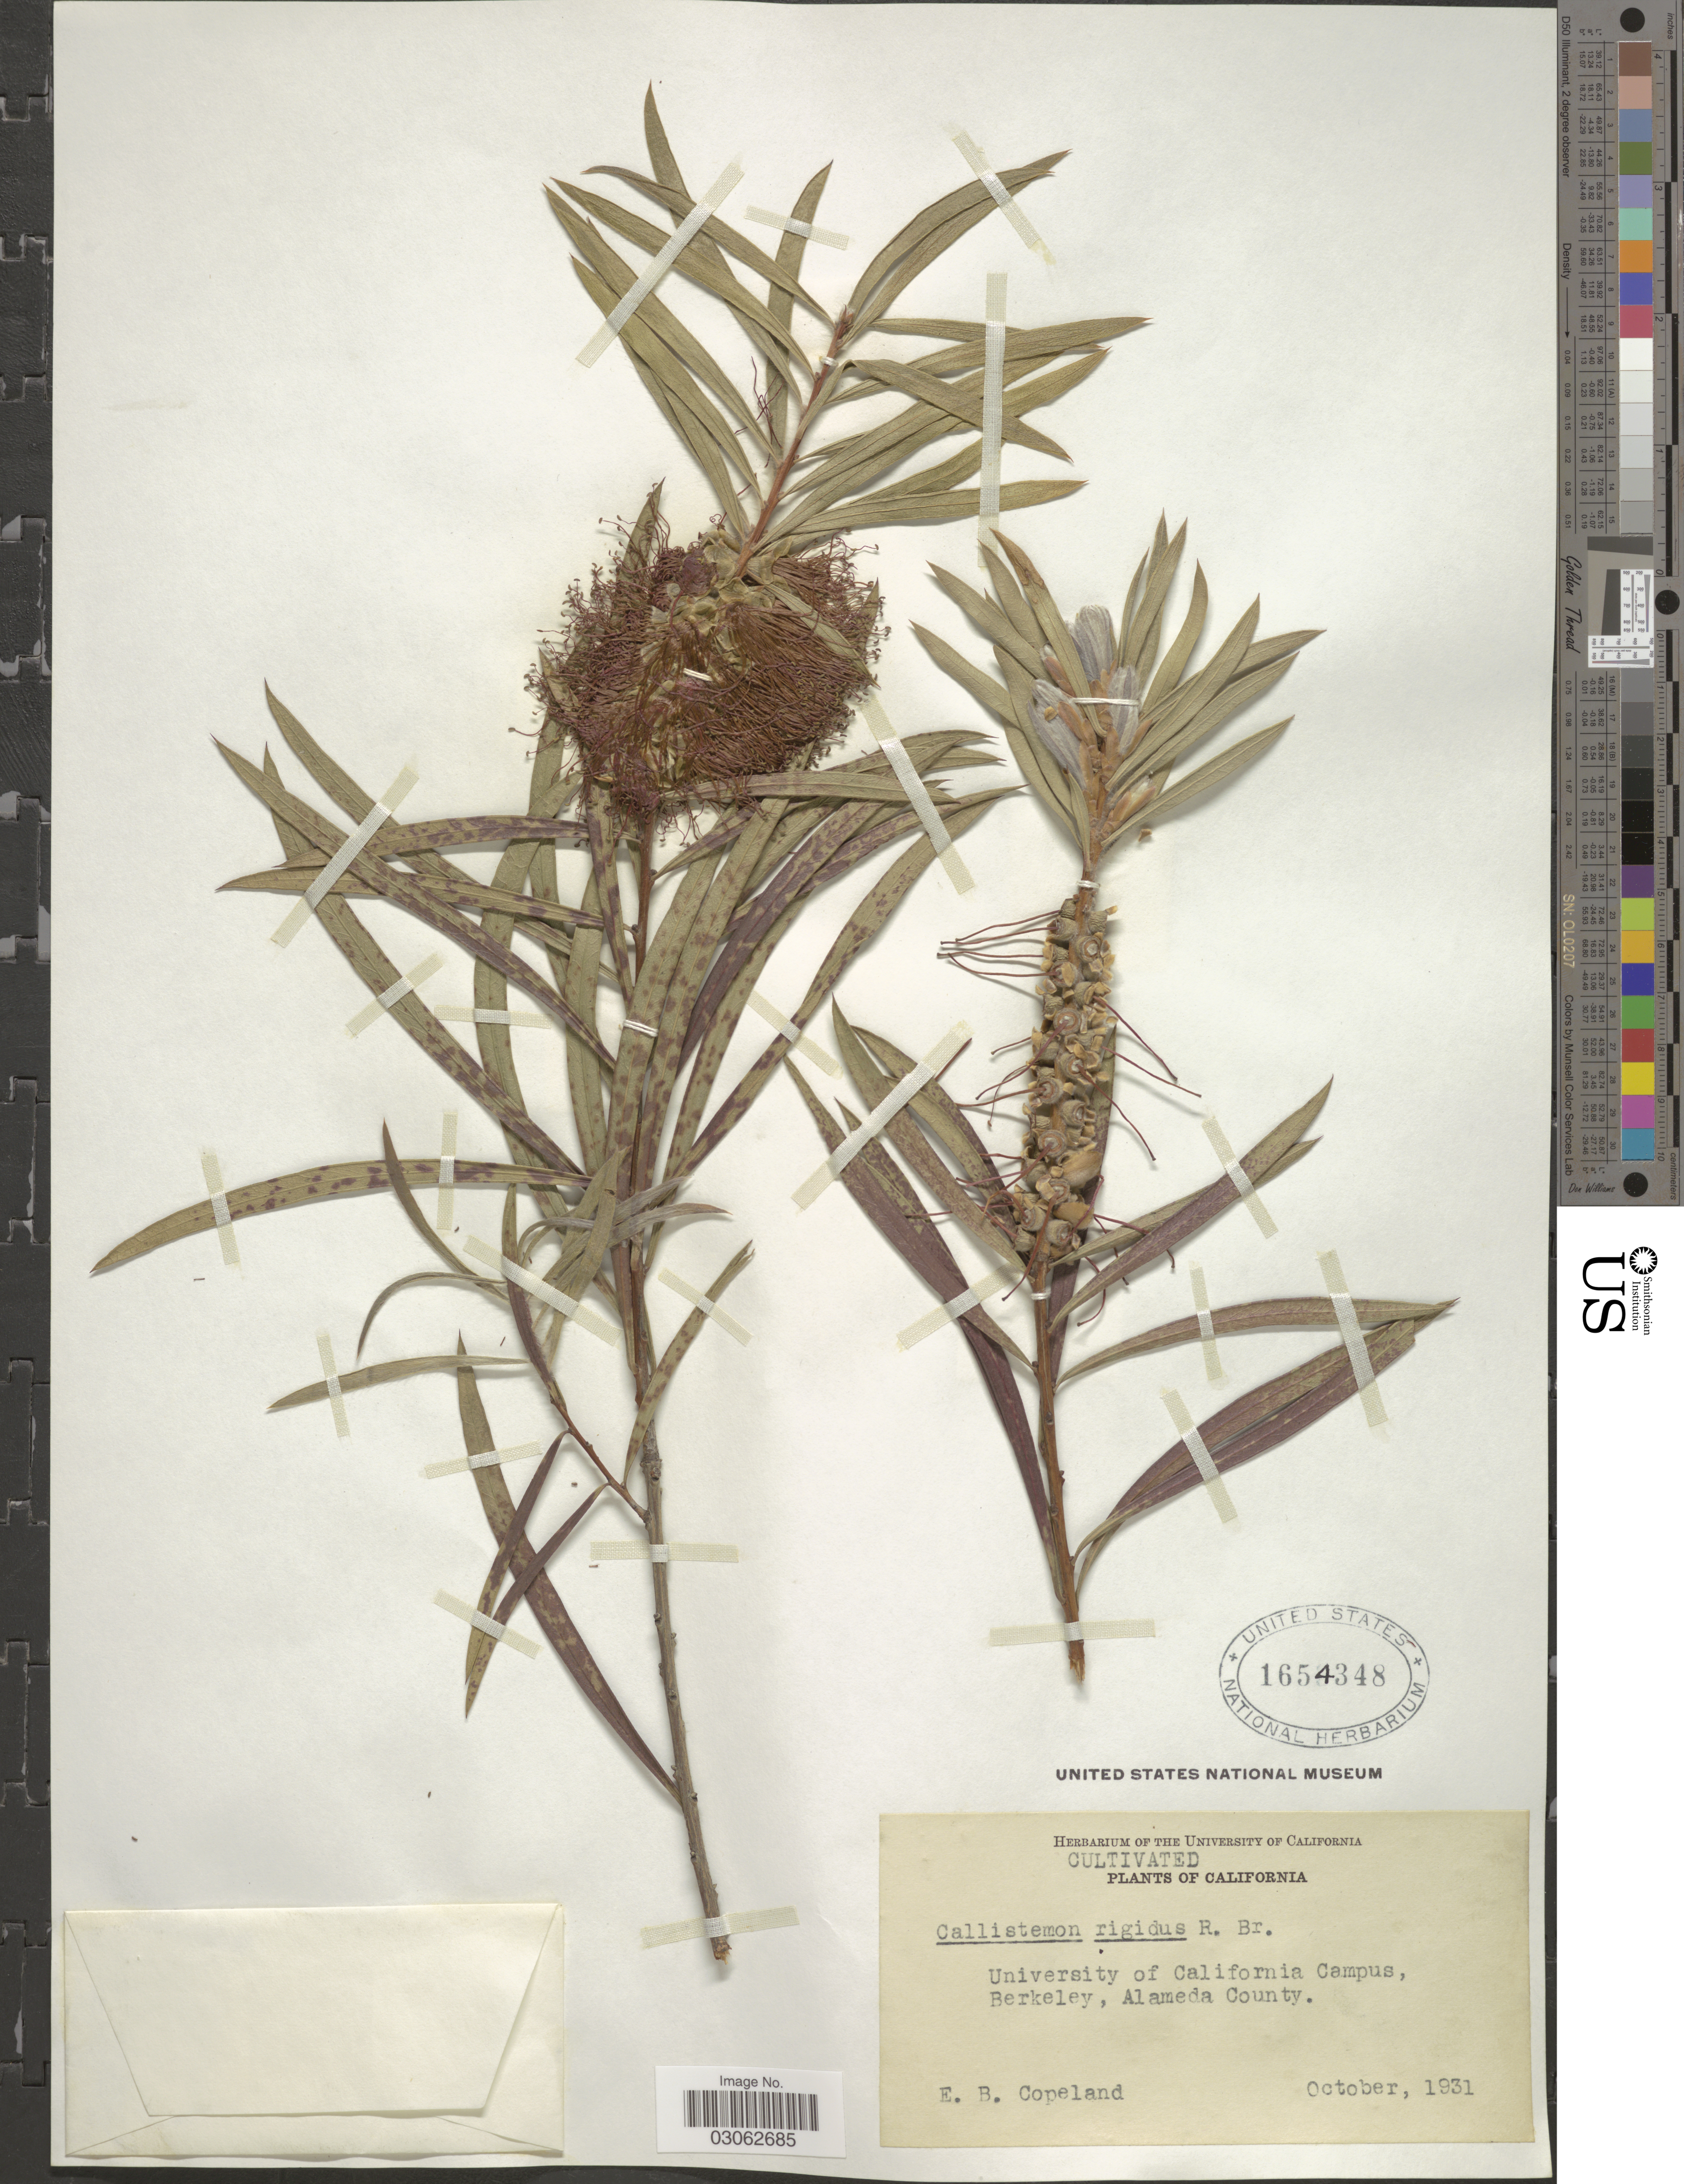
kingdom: Plantae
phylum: Tracheophyta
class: Magnoliopsida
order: Myrtales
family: Myrtaceae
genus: Callistemon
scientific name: Callistemon rigidus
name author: R. Br.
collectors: E. B. Copeland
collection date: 1931-10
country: United States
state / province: California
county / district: Alameda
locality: University of California Campus, Berkeley, Alameda County.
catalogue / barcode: US 1654348